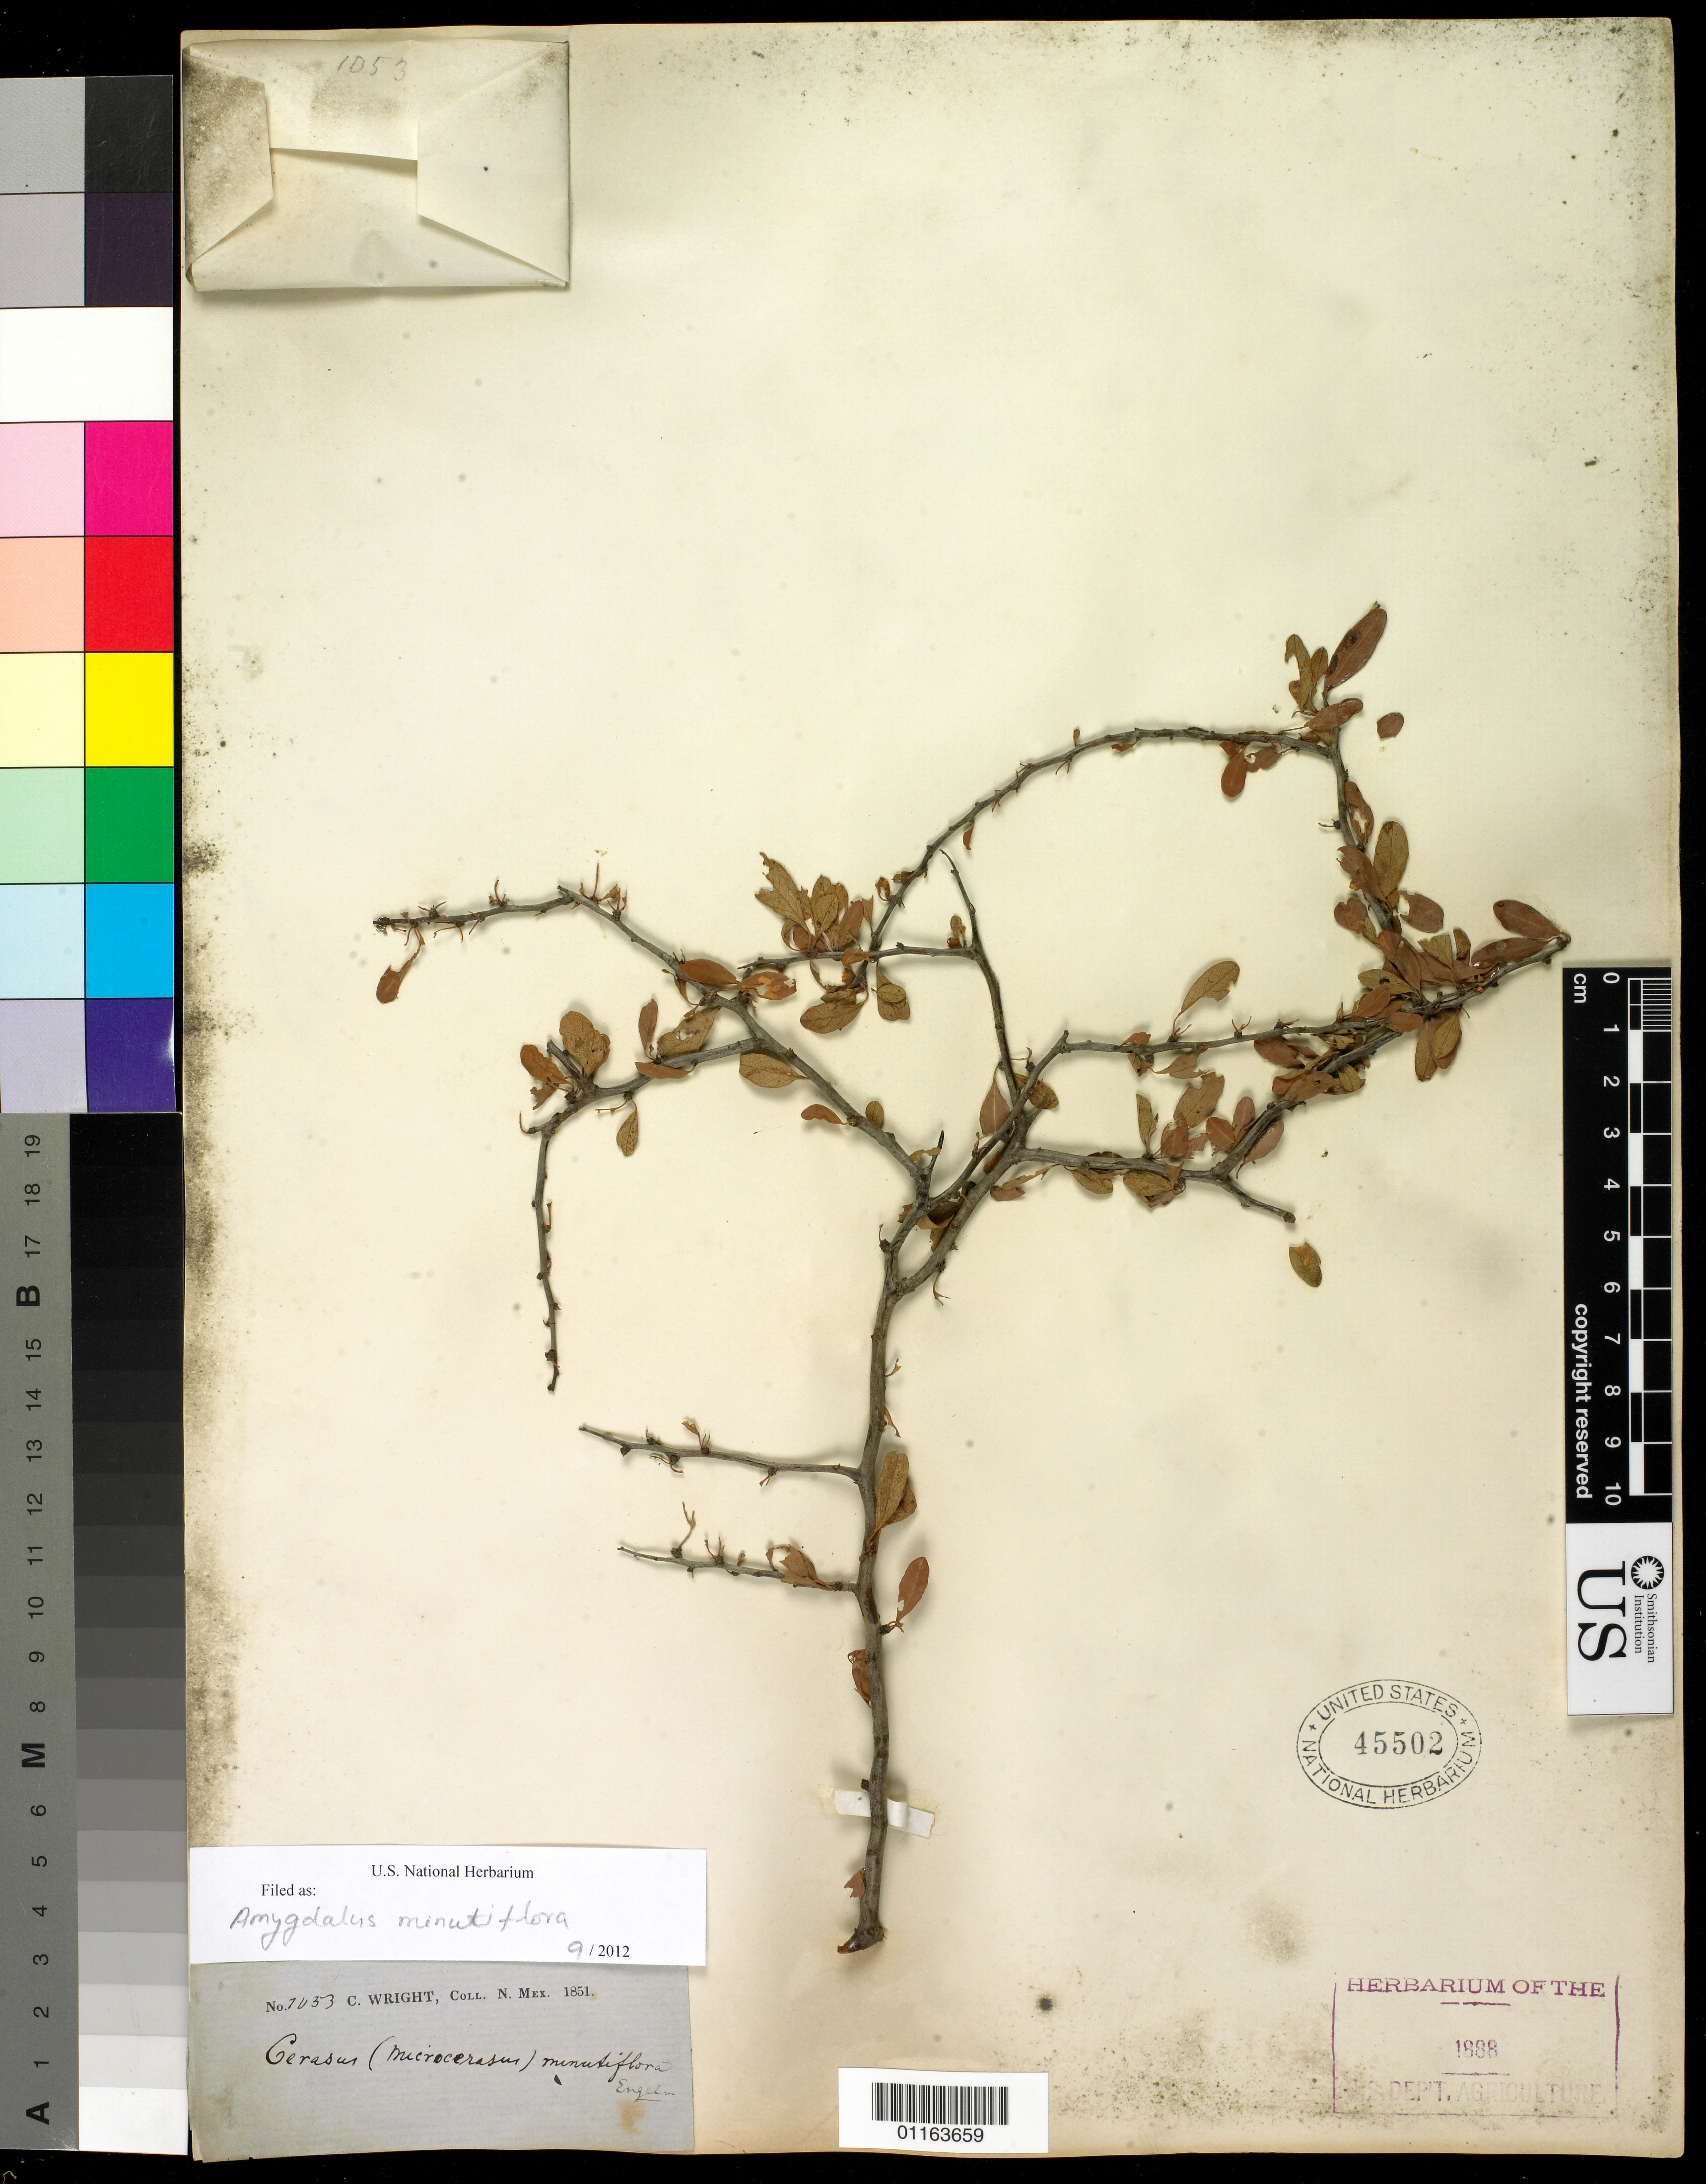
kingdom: Plantae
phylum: Tracheophyta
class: Magnoliopsida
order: Rosales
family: Rosaceae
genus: Prunus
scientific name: Prunus minutiflora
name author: Engelm. ex A. Gray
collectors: C. Wright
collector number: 1053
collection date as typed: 1851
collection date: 1851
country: United States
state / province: New Mexico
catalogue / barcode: US 45502